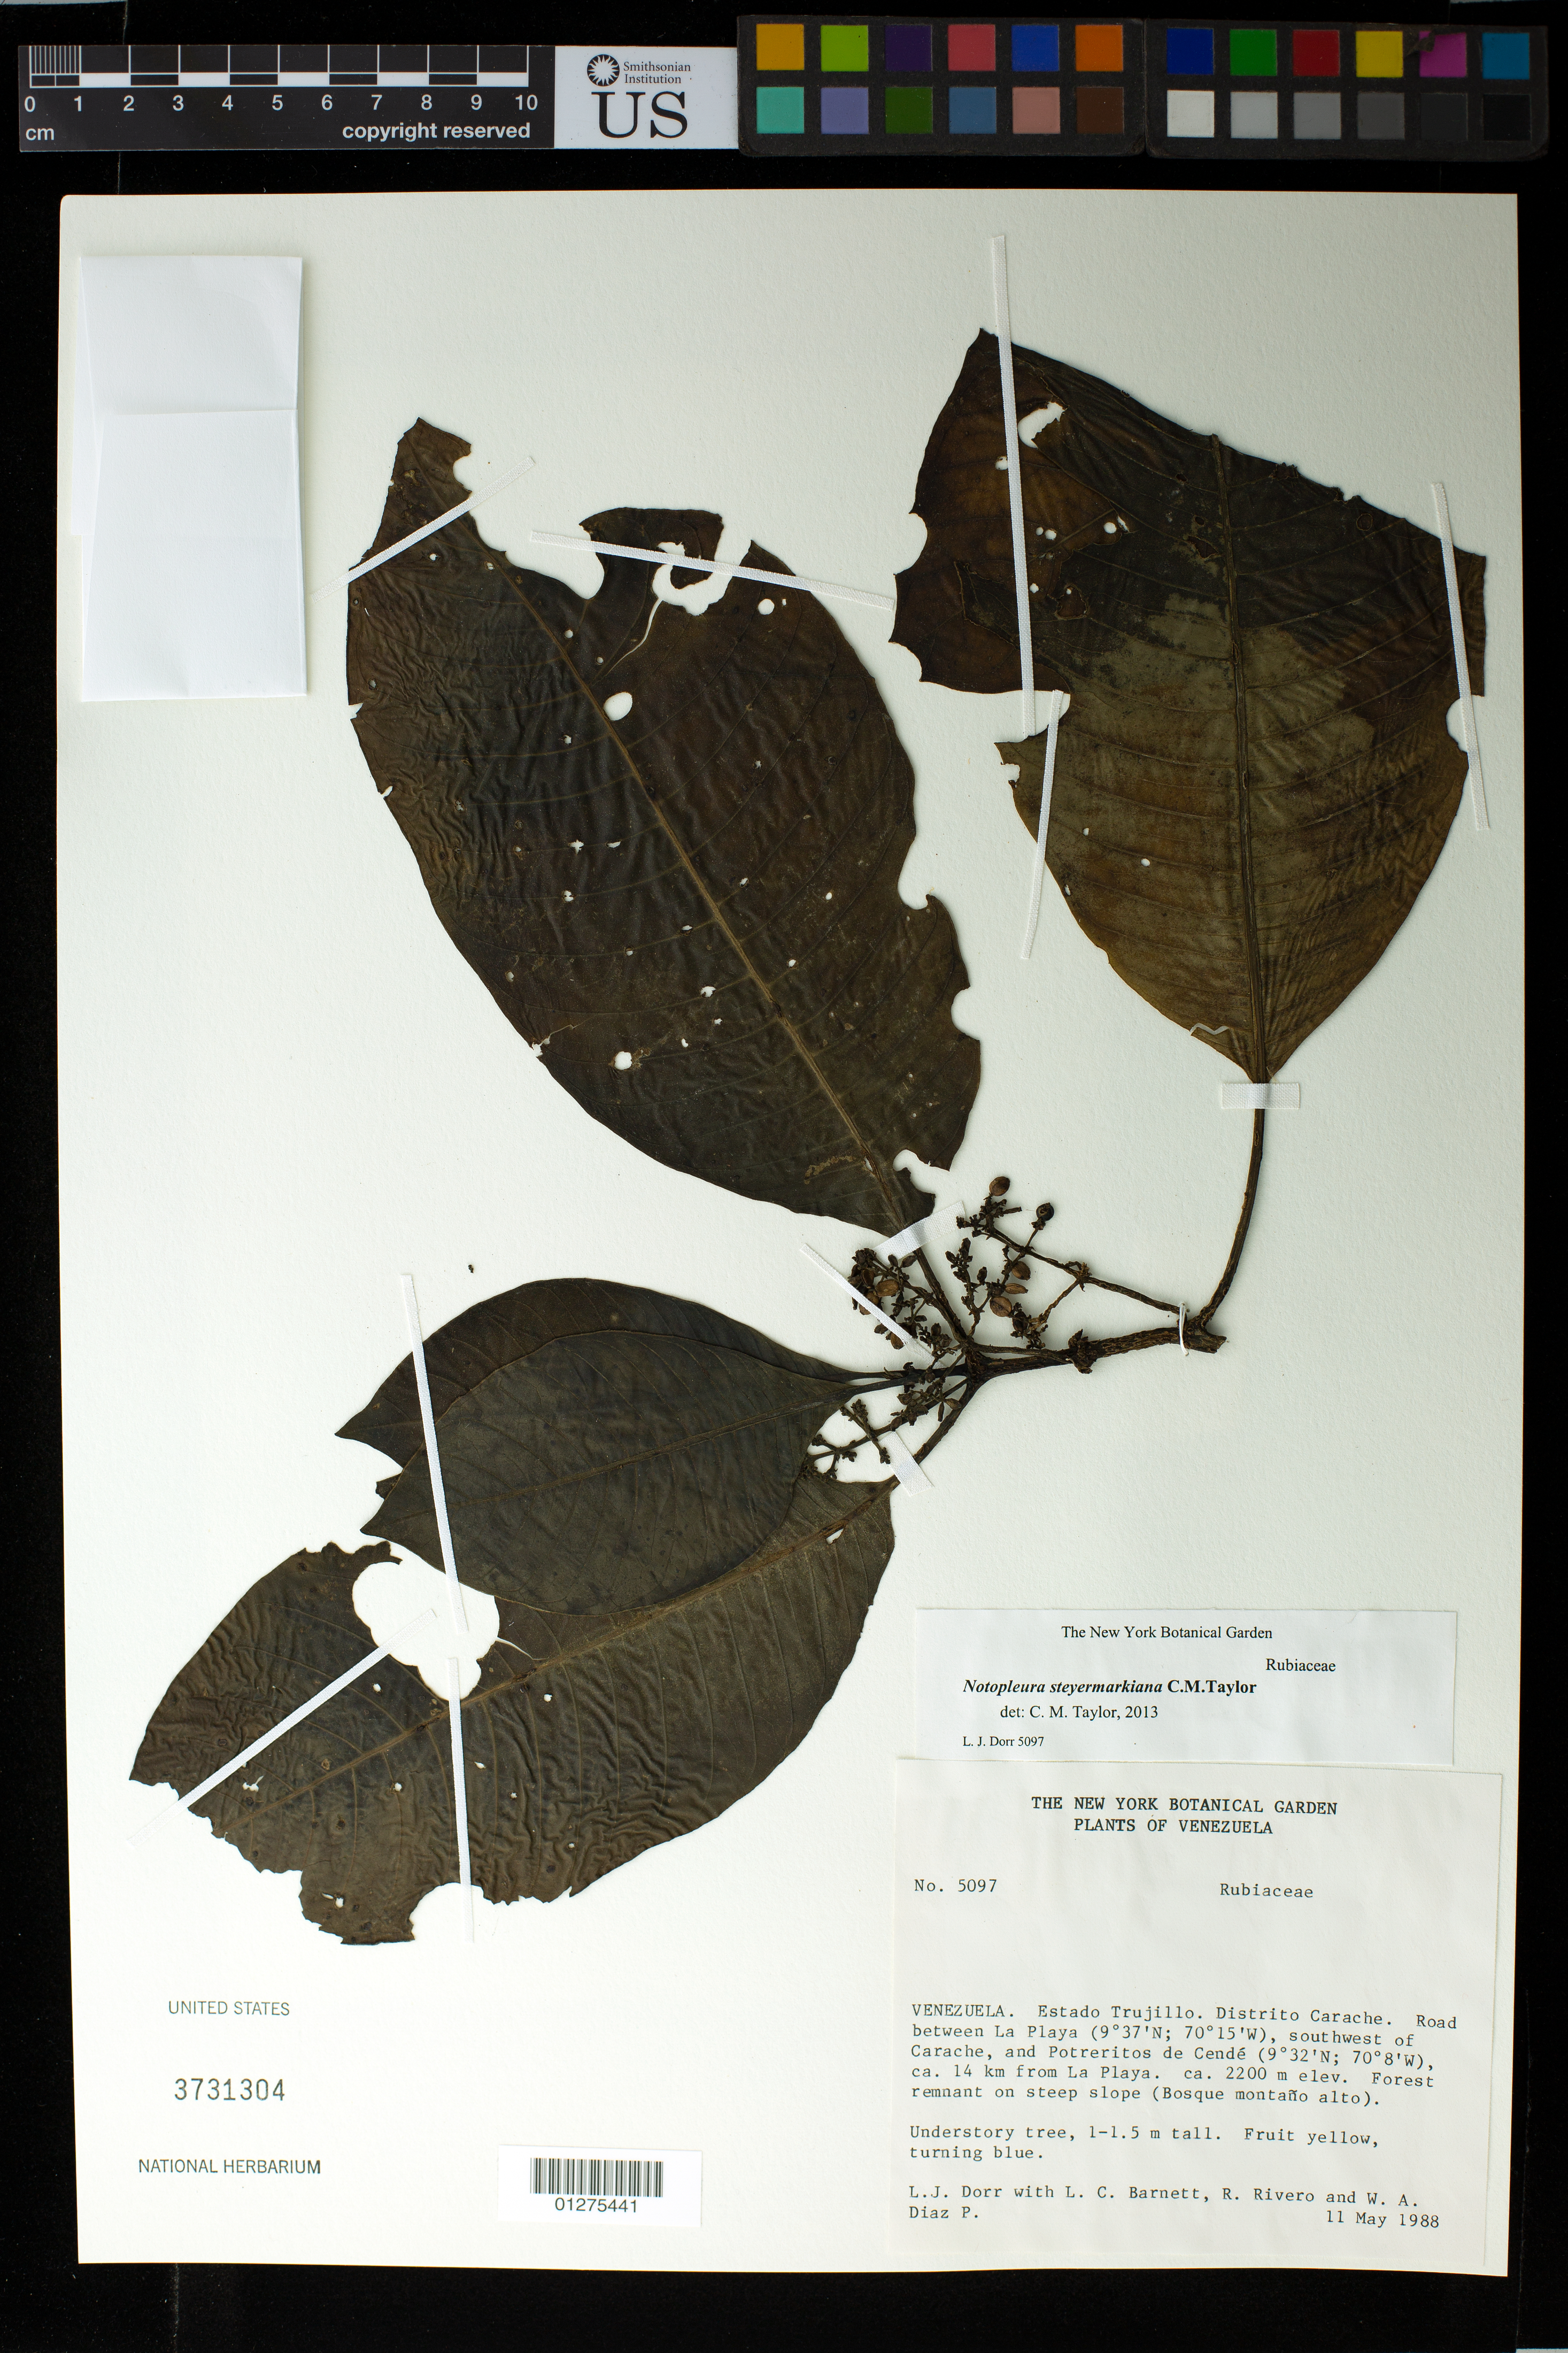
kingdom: Plantae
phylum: Tracheophyta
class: Magnoliopsida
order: Gentianales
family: Rubiaceae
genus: Notopleura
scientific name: Notopleura steyermarkiana C.M. Taylor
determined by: Taylor, Charlotte M.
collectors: L. J. Dorr, L. C. Barnett, R. Rivero & W. Díaz P.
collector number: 5097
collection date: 1988-05-11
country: Venezuela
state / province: Trujillo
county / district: Carache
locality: Road between La Playa, SW of Carache, and Potreritos de Cendé, ca. 14 km from La Playa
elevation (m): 2200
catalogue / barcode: US 3731304